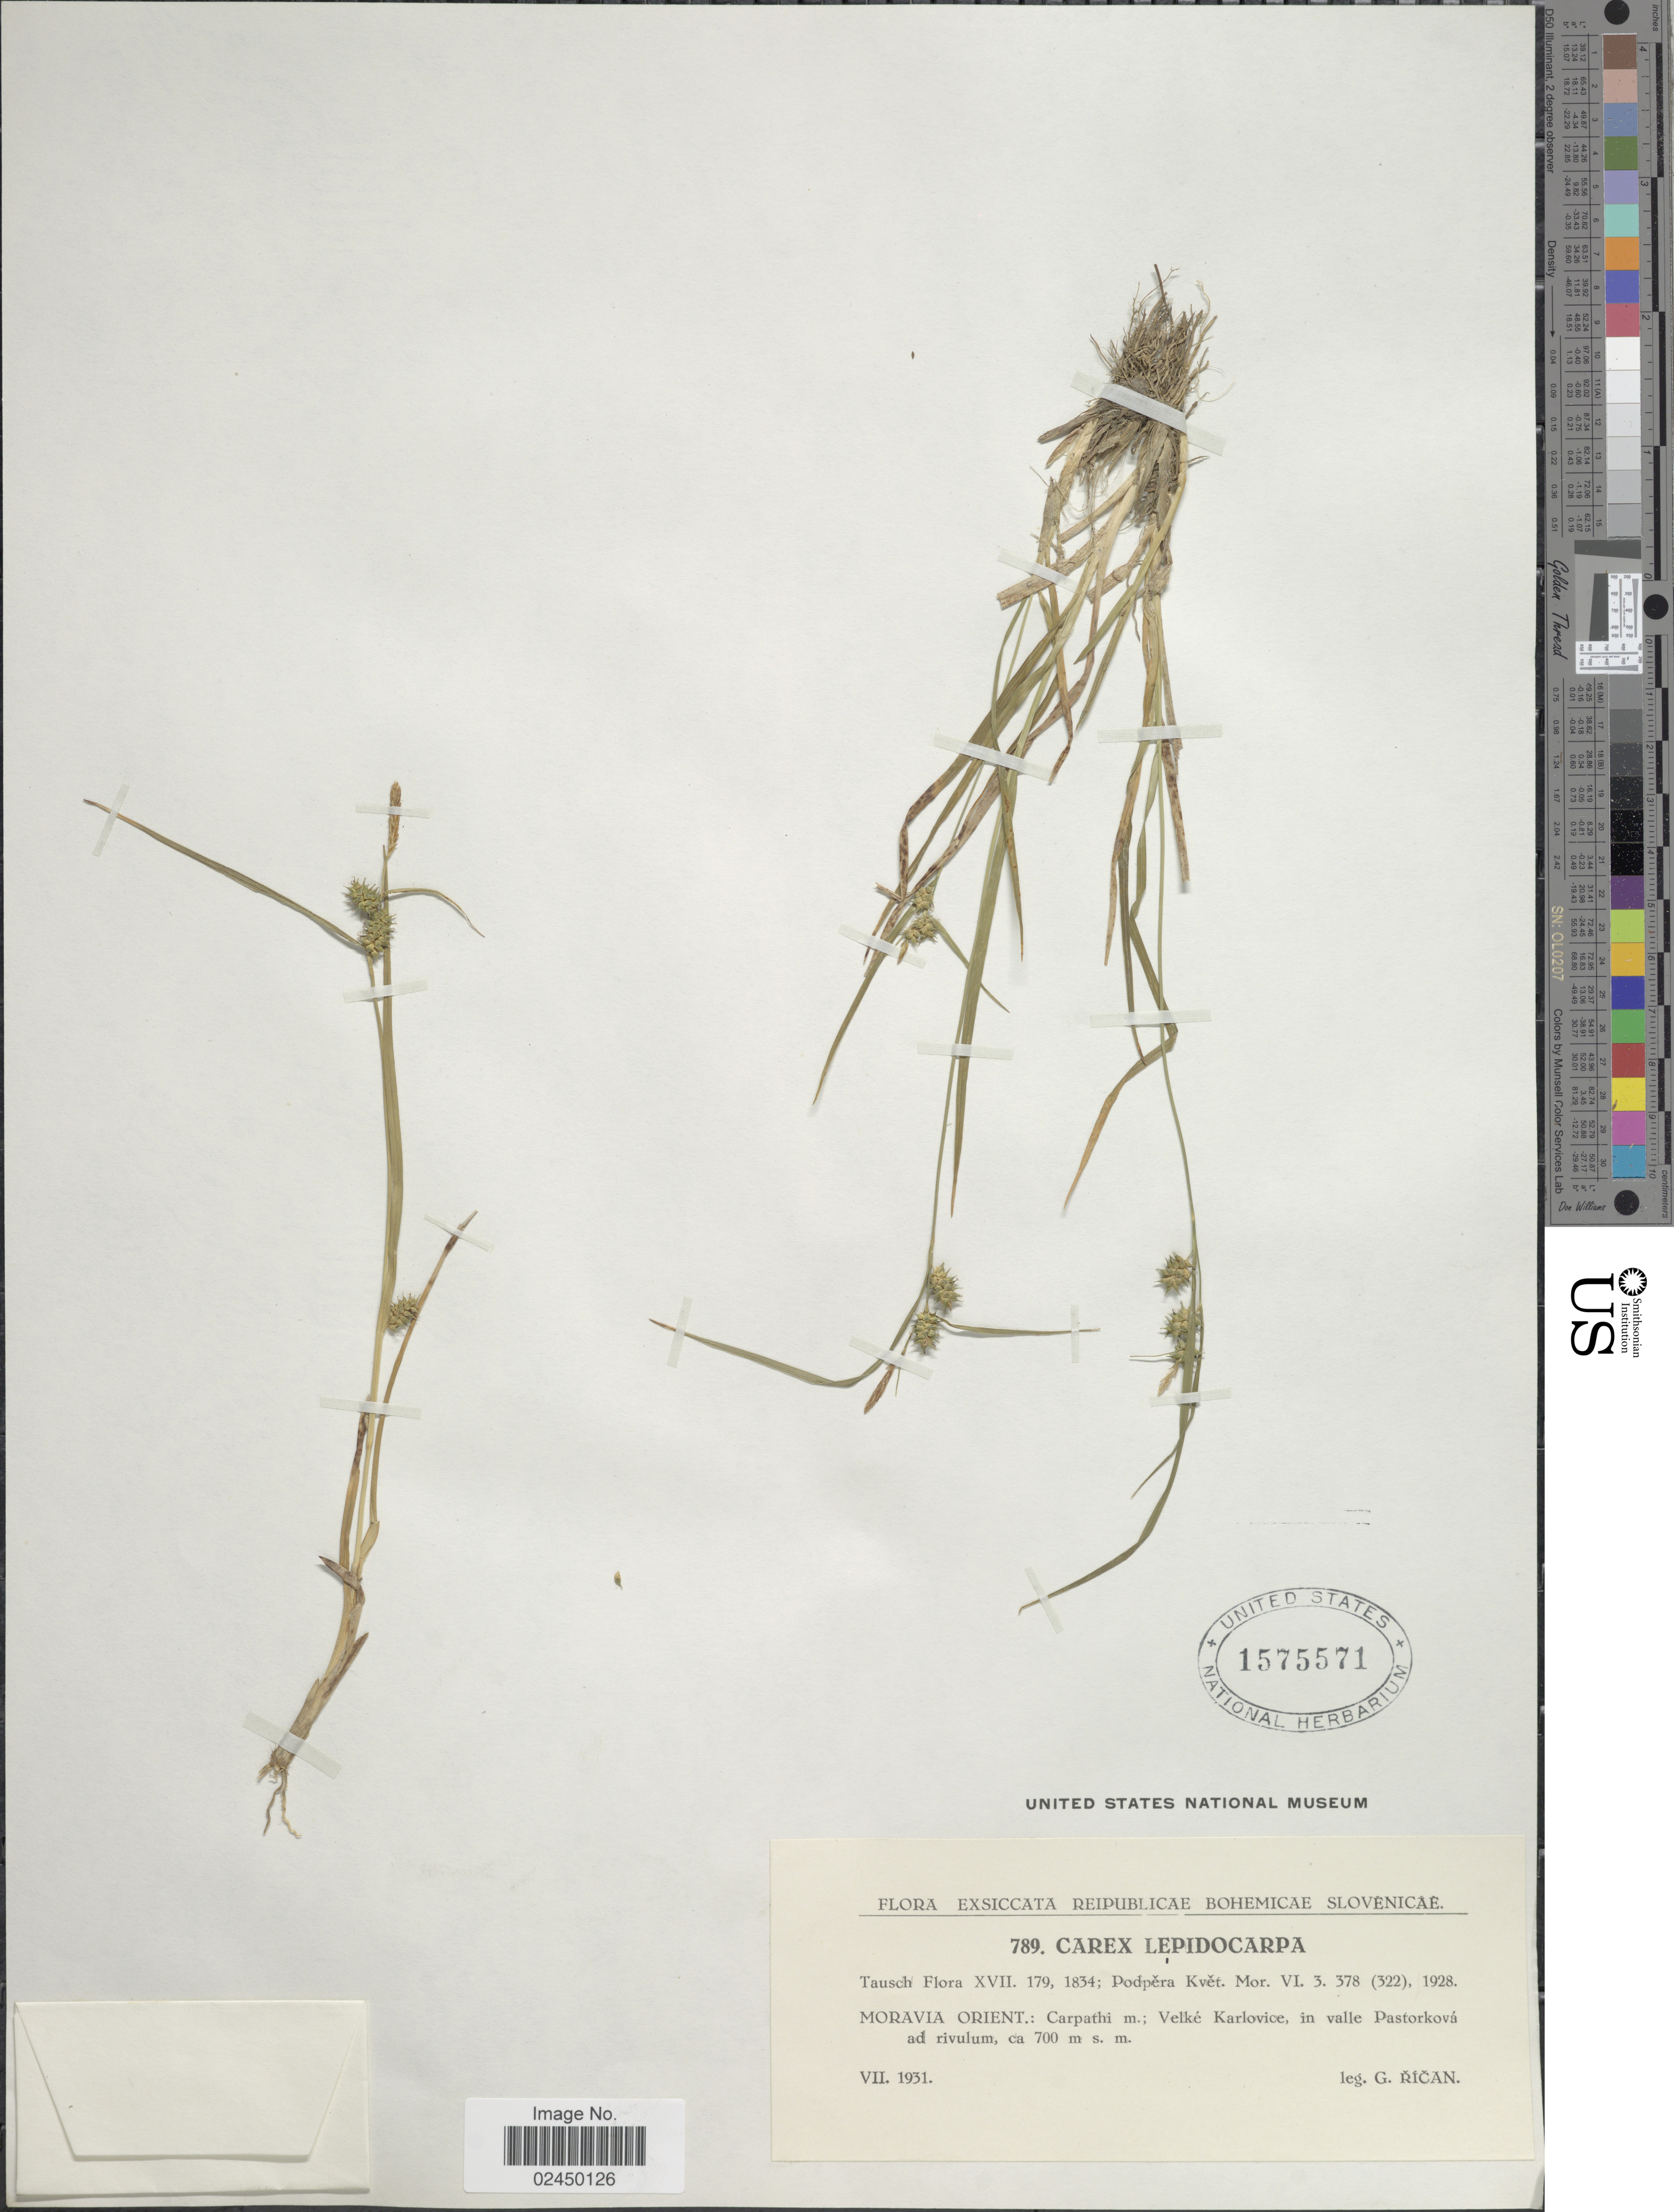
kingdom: Plantae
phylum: Tracheophyta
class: Liliopsida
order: Poales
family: Cyperaceae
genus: Carex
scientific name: Carex lepidocarpa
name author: Tausch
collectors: G. Rican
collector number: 789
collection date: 1931-07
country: Czechia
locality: Moravia Orient: Carpathi m.; Velké Karlovice, in valle Pastorková ad rivulum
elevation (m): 700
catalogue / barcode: US 1575571